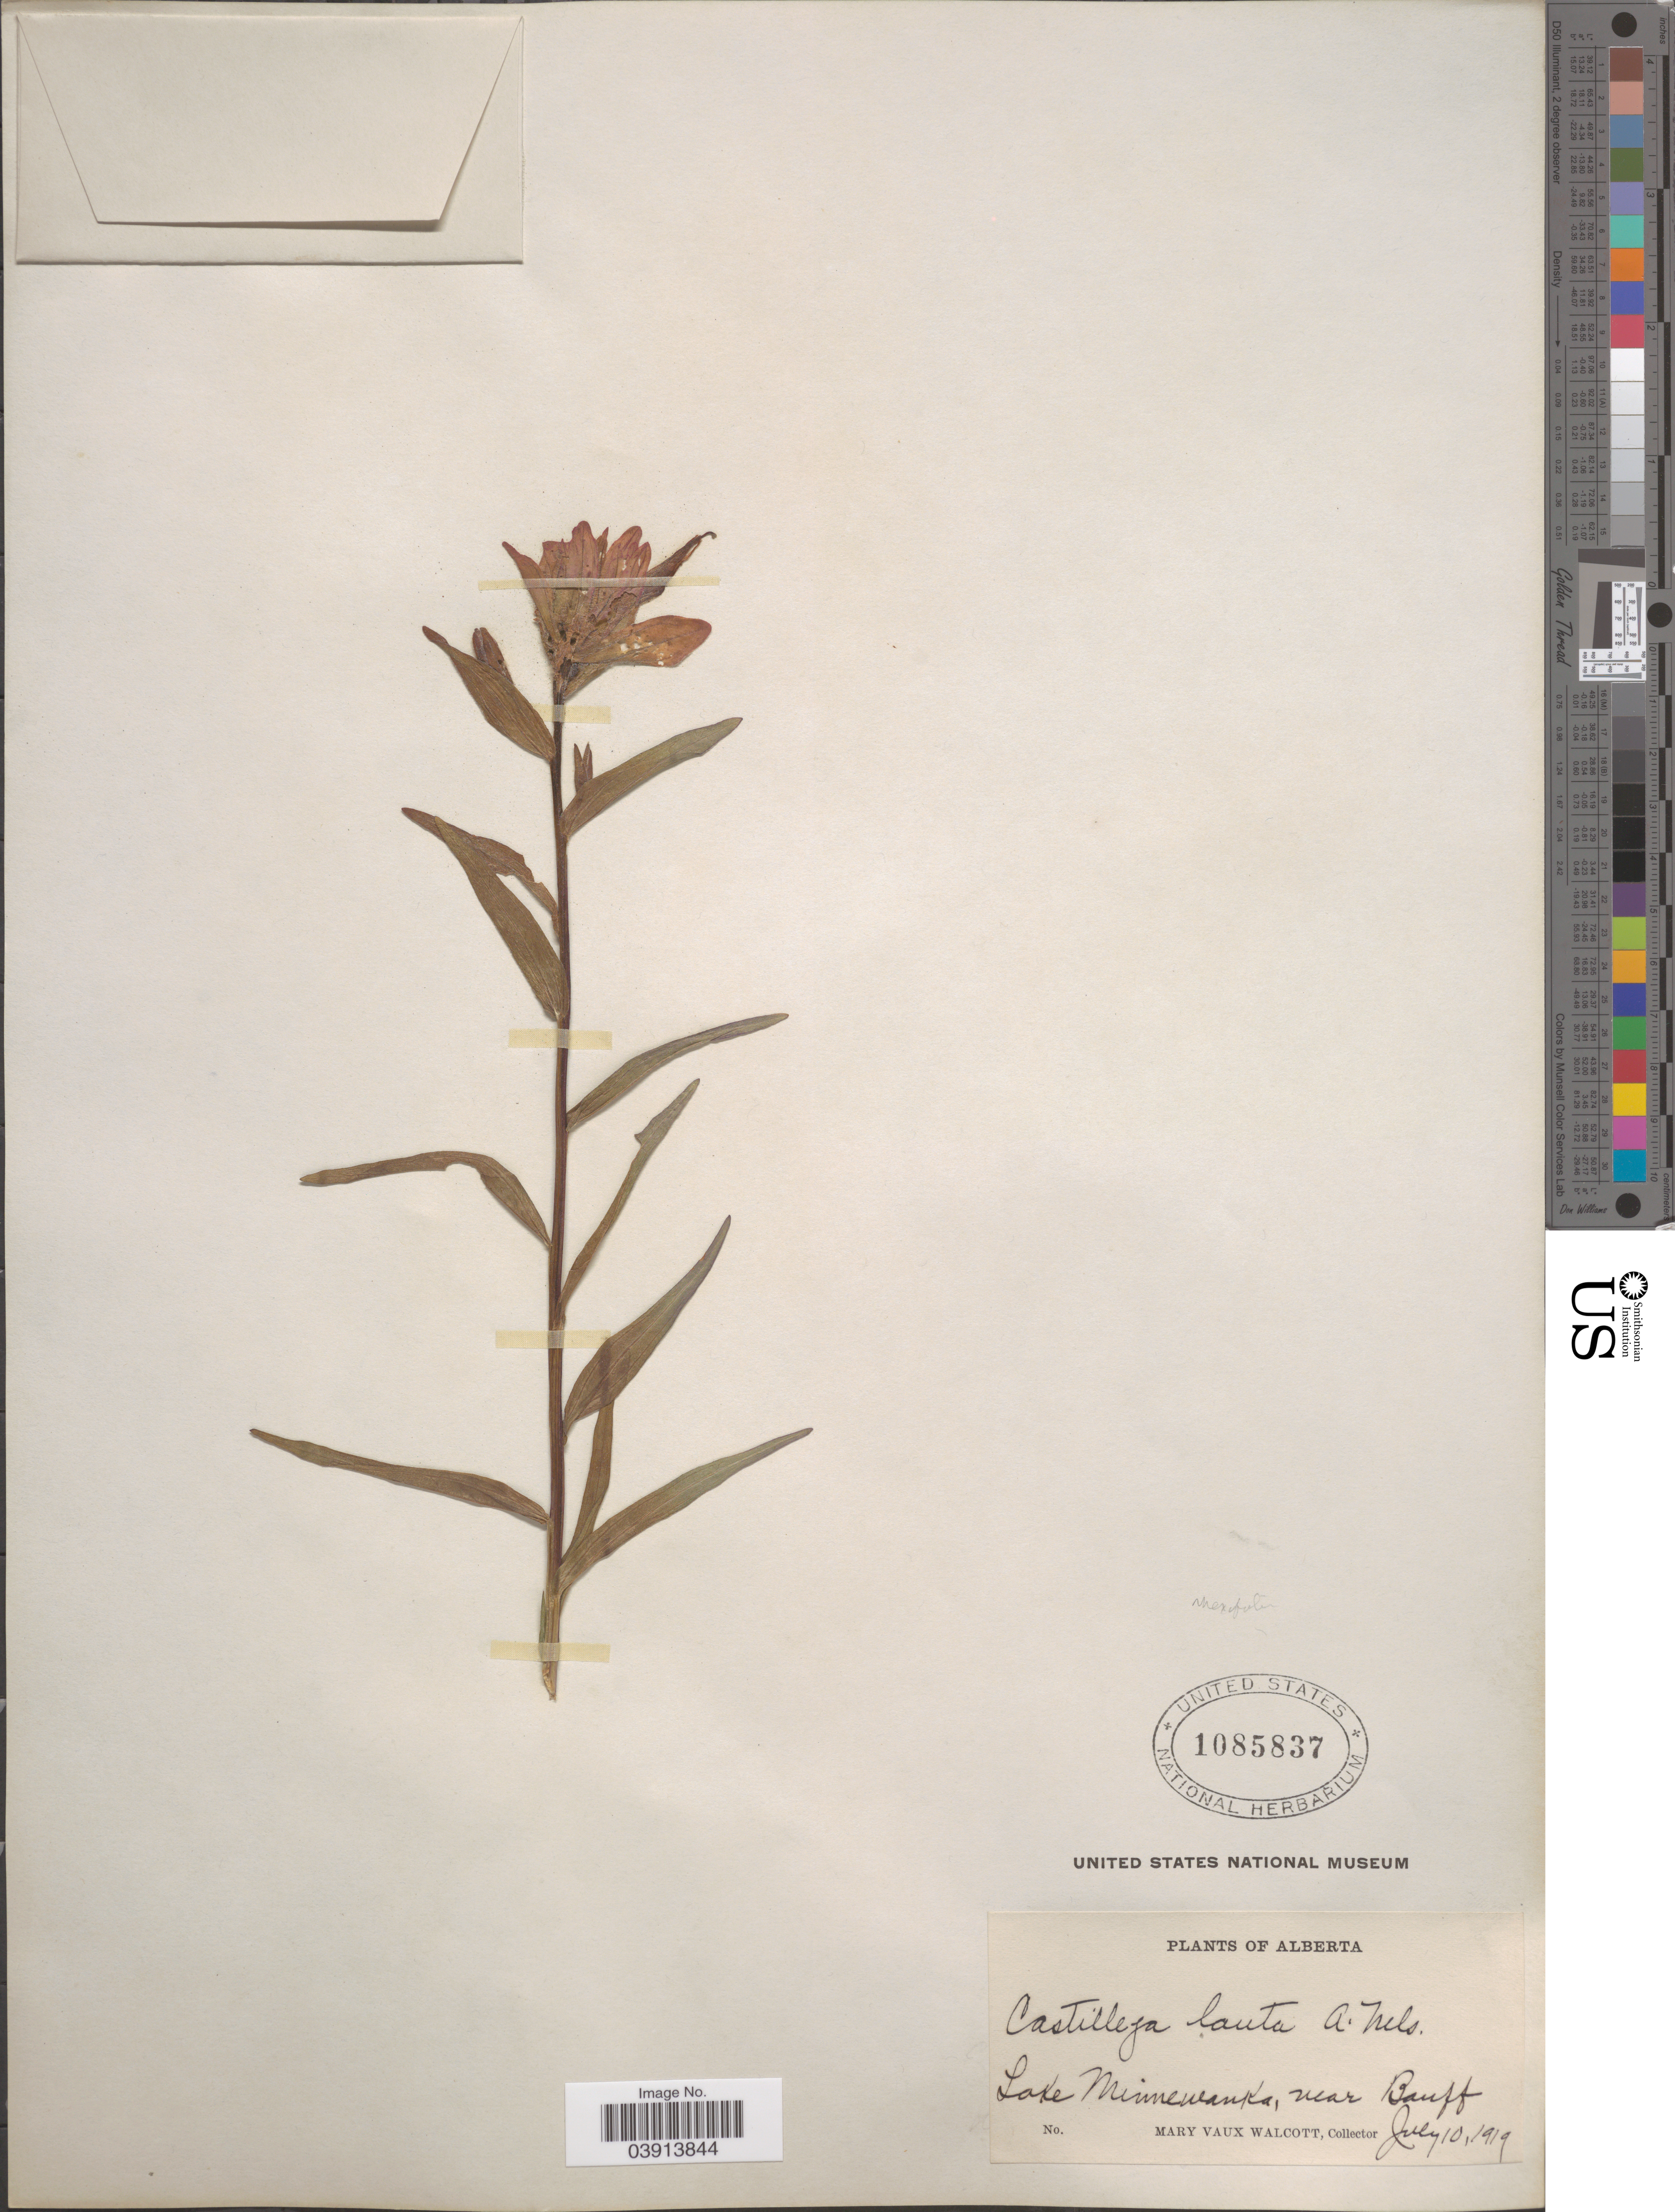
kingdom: Plantae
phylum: Tracheophyta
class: Magnoliopsida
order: Lamiales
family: Orobanchaceae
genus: Castilleja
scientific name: Castilleja rhexiifolia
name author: Rydb.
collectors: M. Walcott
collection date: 1919-07-10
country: Canada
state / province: Alberta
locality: Lake Minnewanka, near Banff.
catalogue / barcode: US 1085837